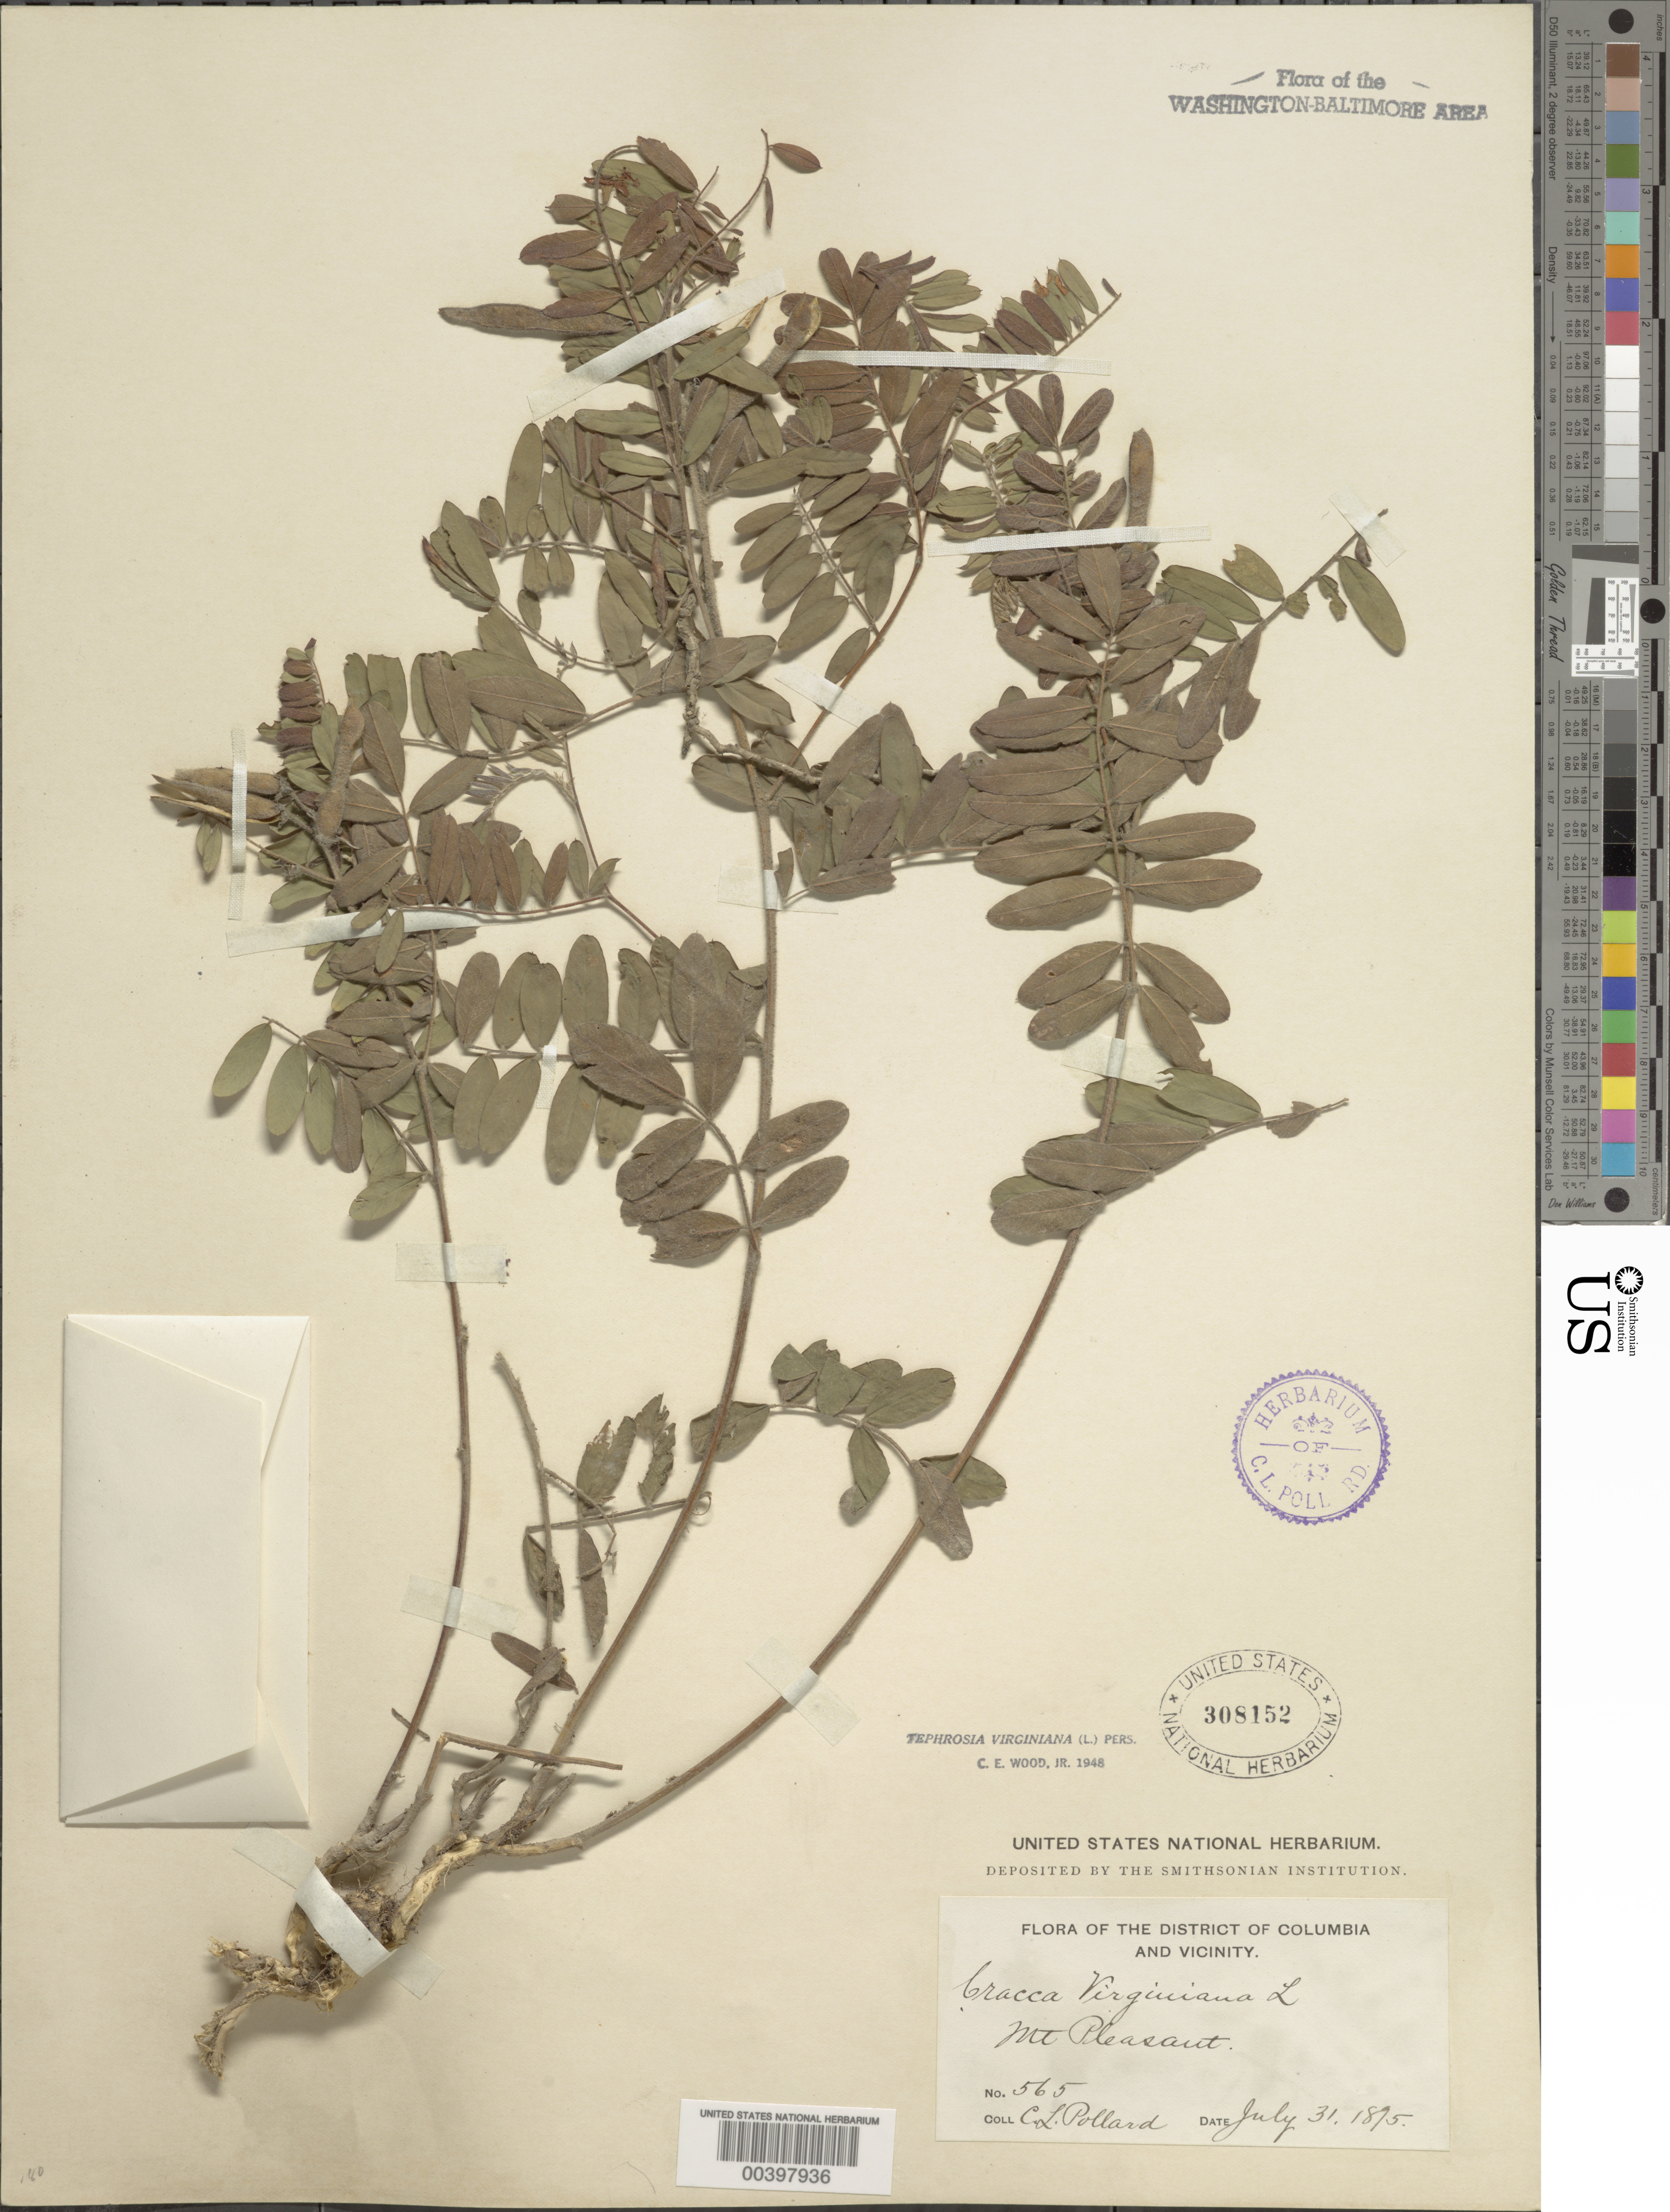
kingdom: Plantae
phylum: Tracheophyta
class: Magnoliopsida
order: Fabales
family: Fabaceae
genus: Tephrosia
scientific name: Tephrosia virginiana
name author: (L.) Pers.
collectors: C. L. Pollard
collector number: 565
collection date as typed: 31 Jul 1895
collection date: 1895-07-31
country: United States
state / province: District of Columbia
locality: Mount Pleasant Rock Creek Park and vicinity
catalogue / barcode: US 308152